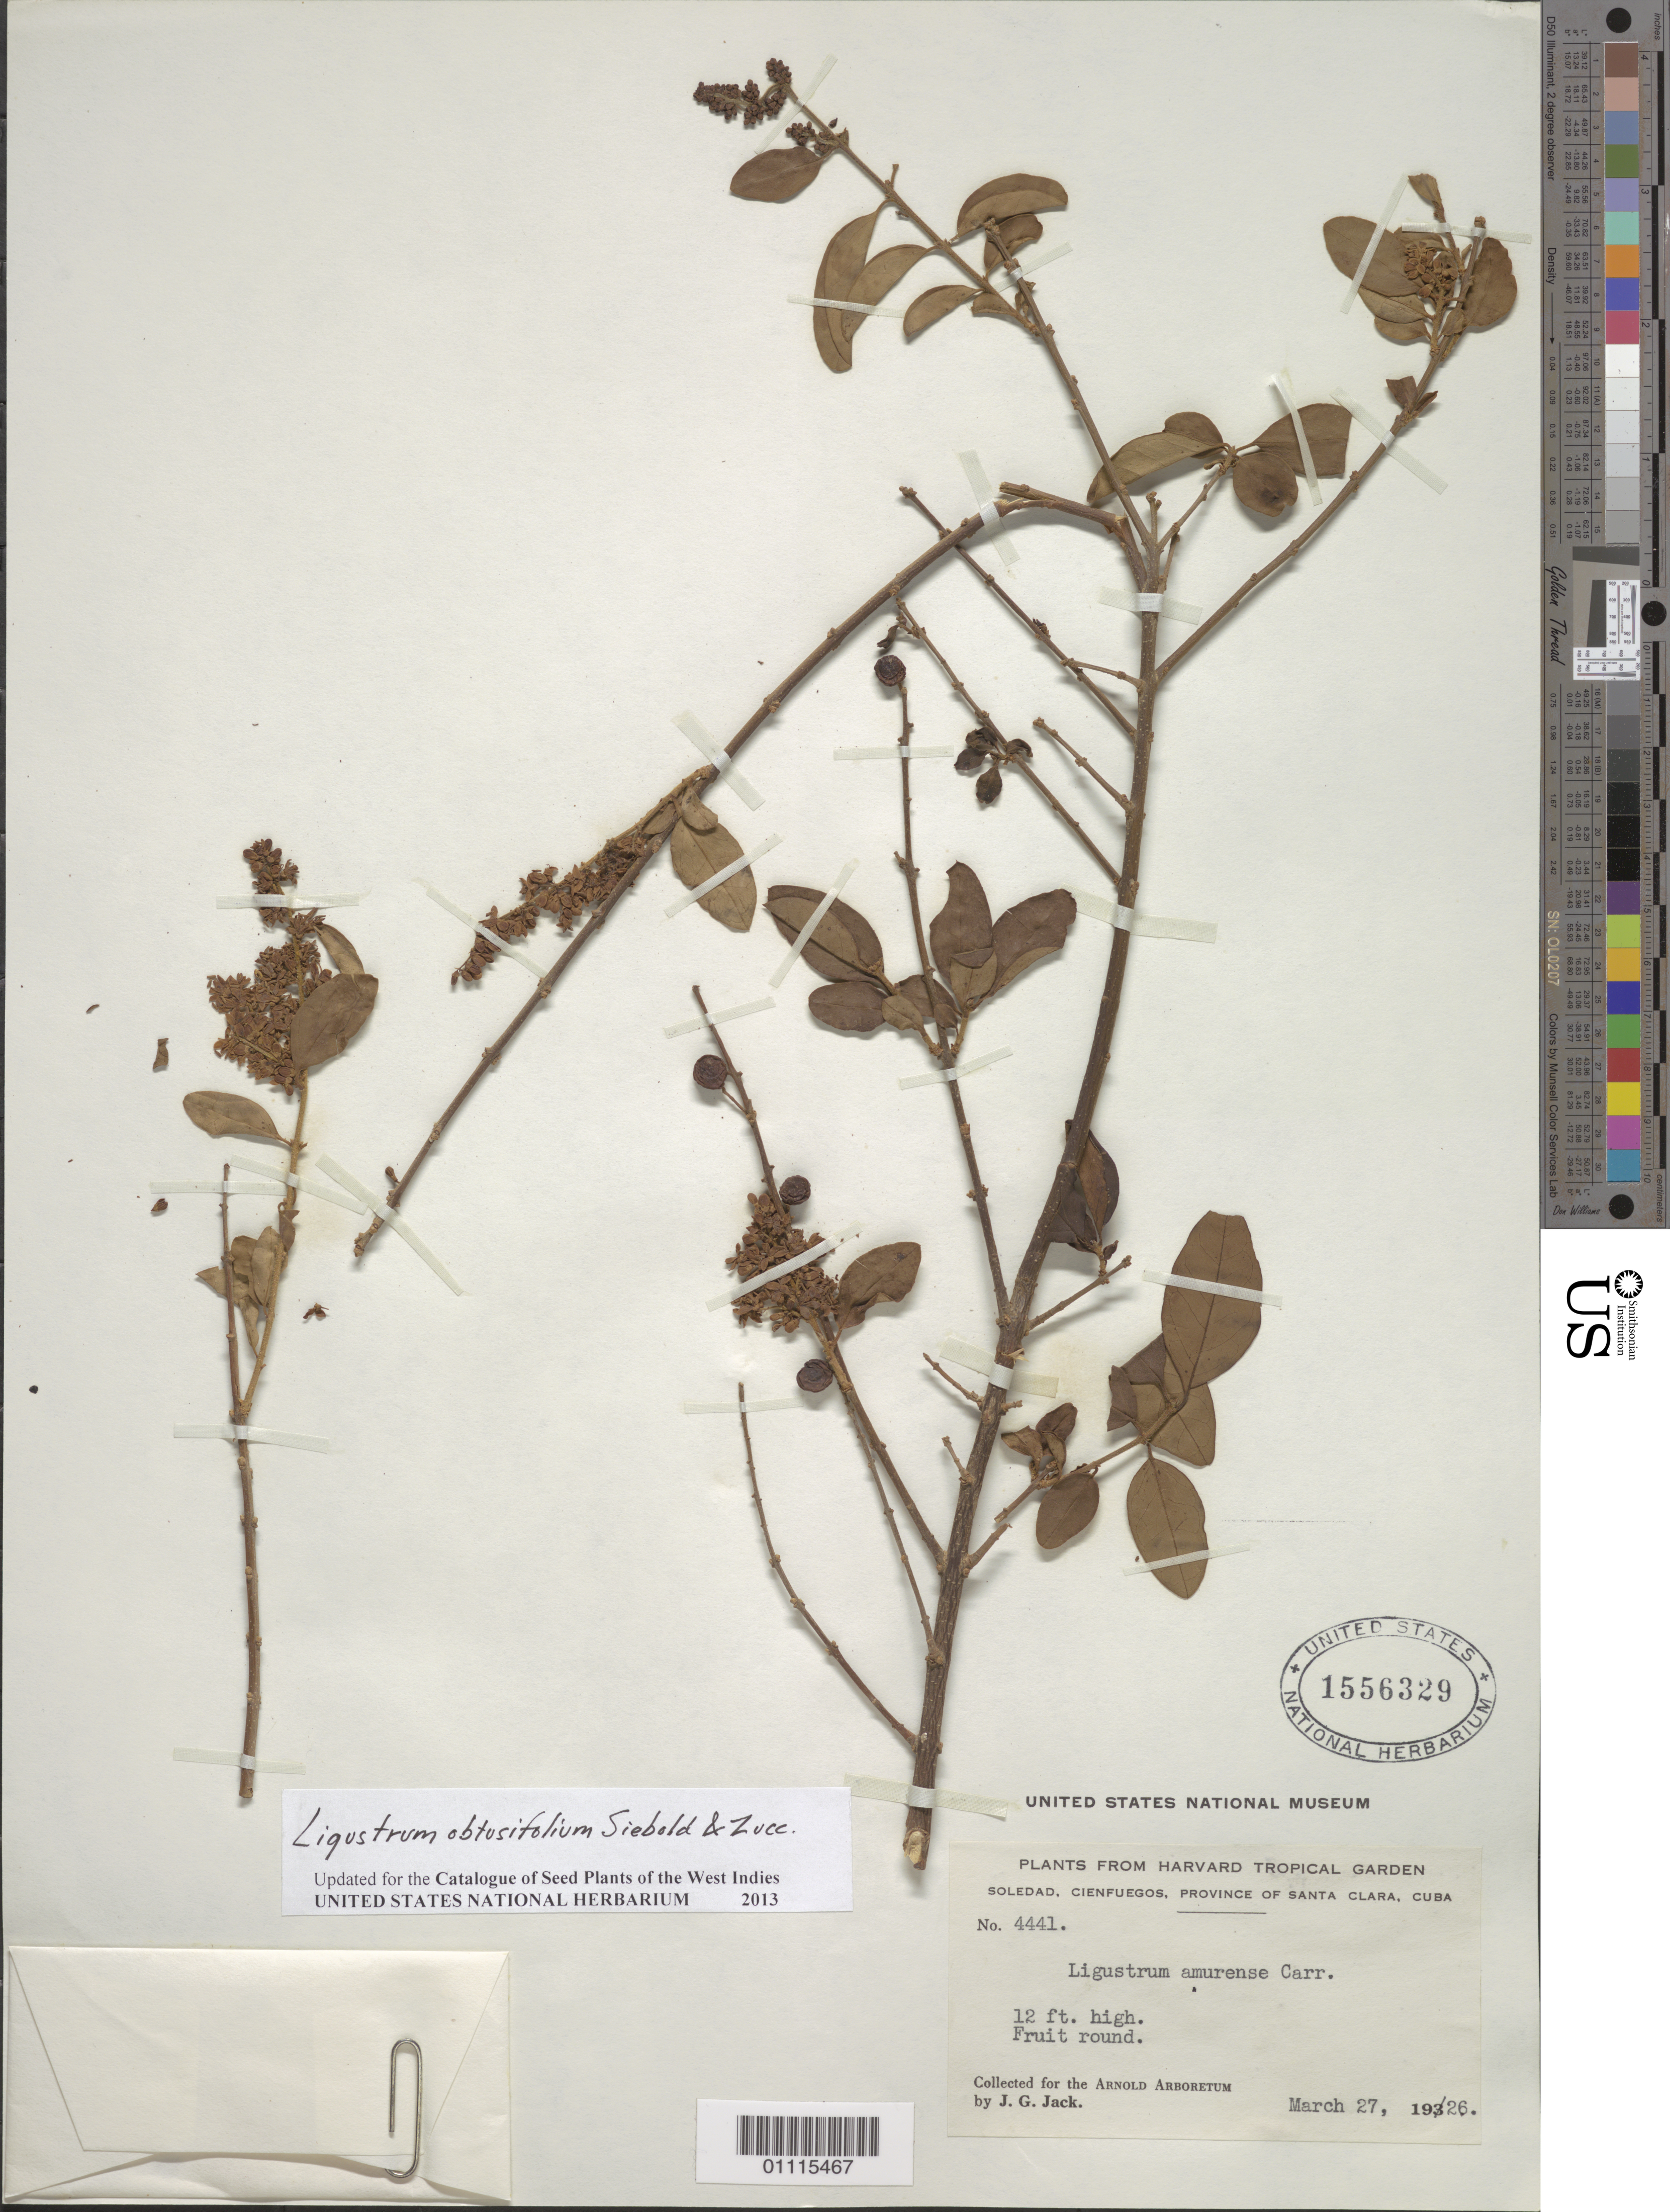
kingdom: Plantae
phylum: Tracheophyta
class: Magnoliopsida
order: Lamiales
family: Oleaceae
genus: Ligustrum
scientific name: Ligustrum obtusifolium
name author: Siebert & Zucc.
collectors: J. G. Jack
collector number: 4441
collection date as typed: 27 Mar 1926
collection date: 1926-03-27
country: Cuba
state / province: Santa Clara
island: Cuba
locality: Soledad, Cienfuegos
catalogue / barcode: US 1556329